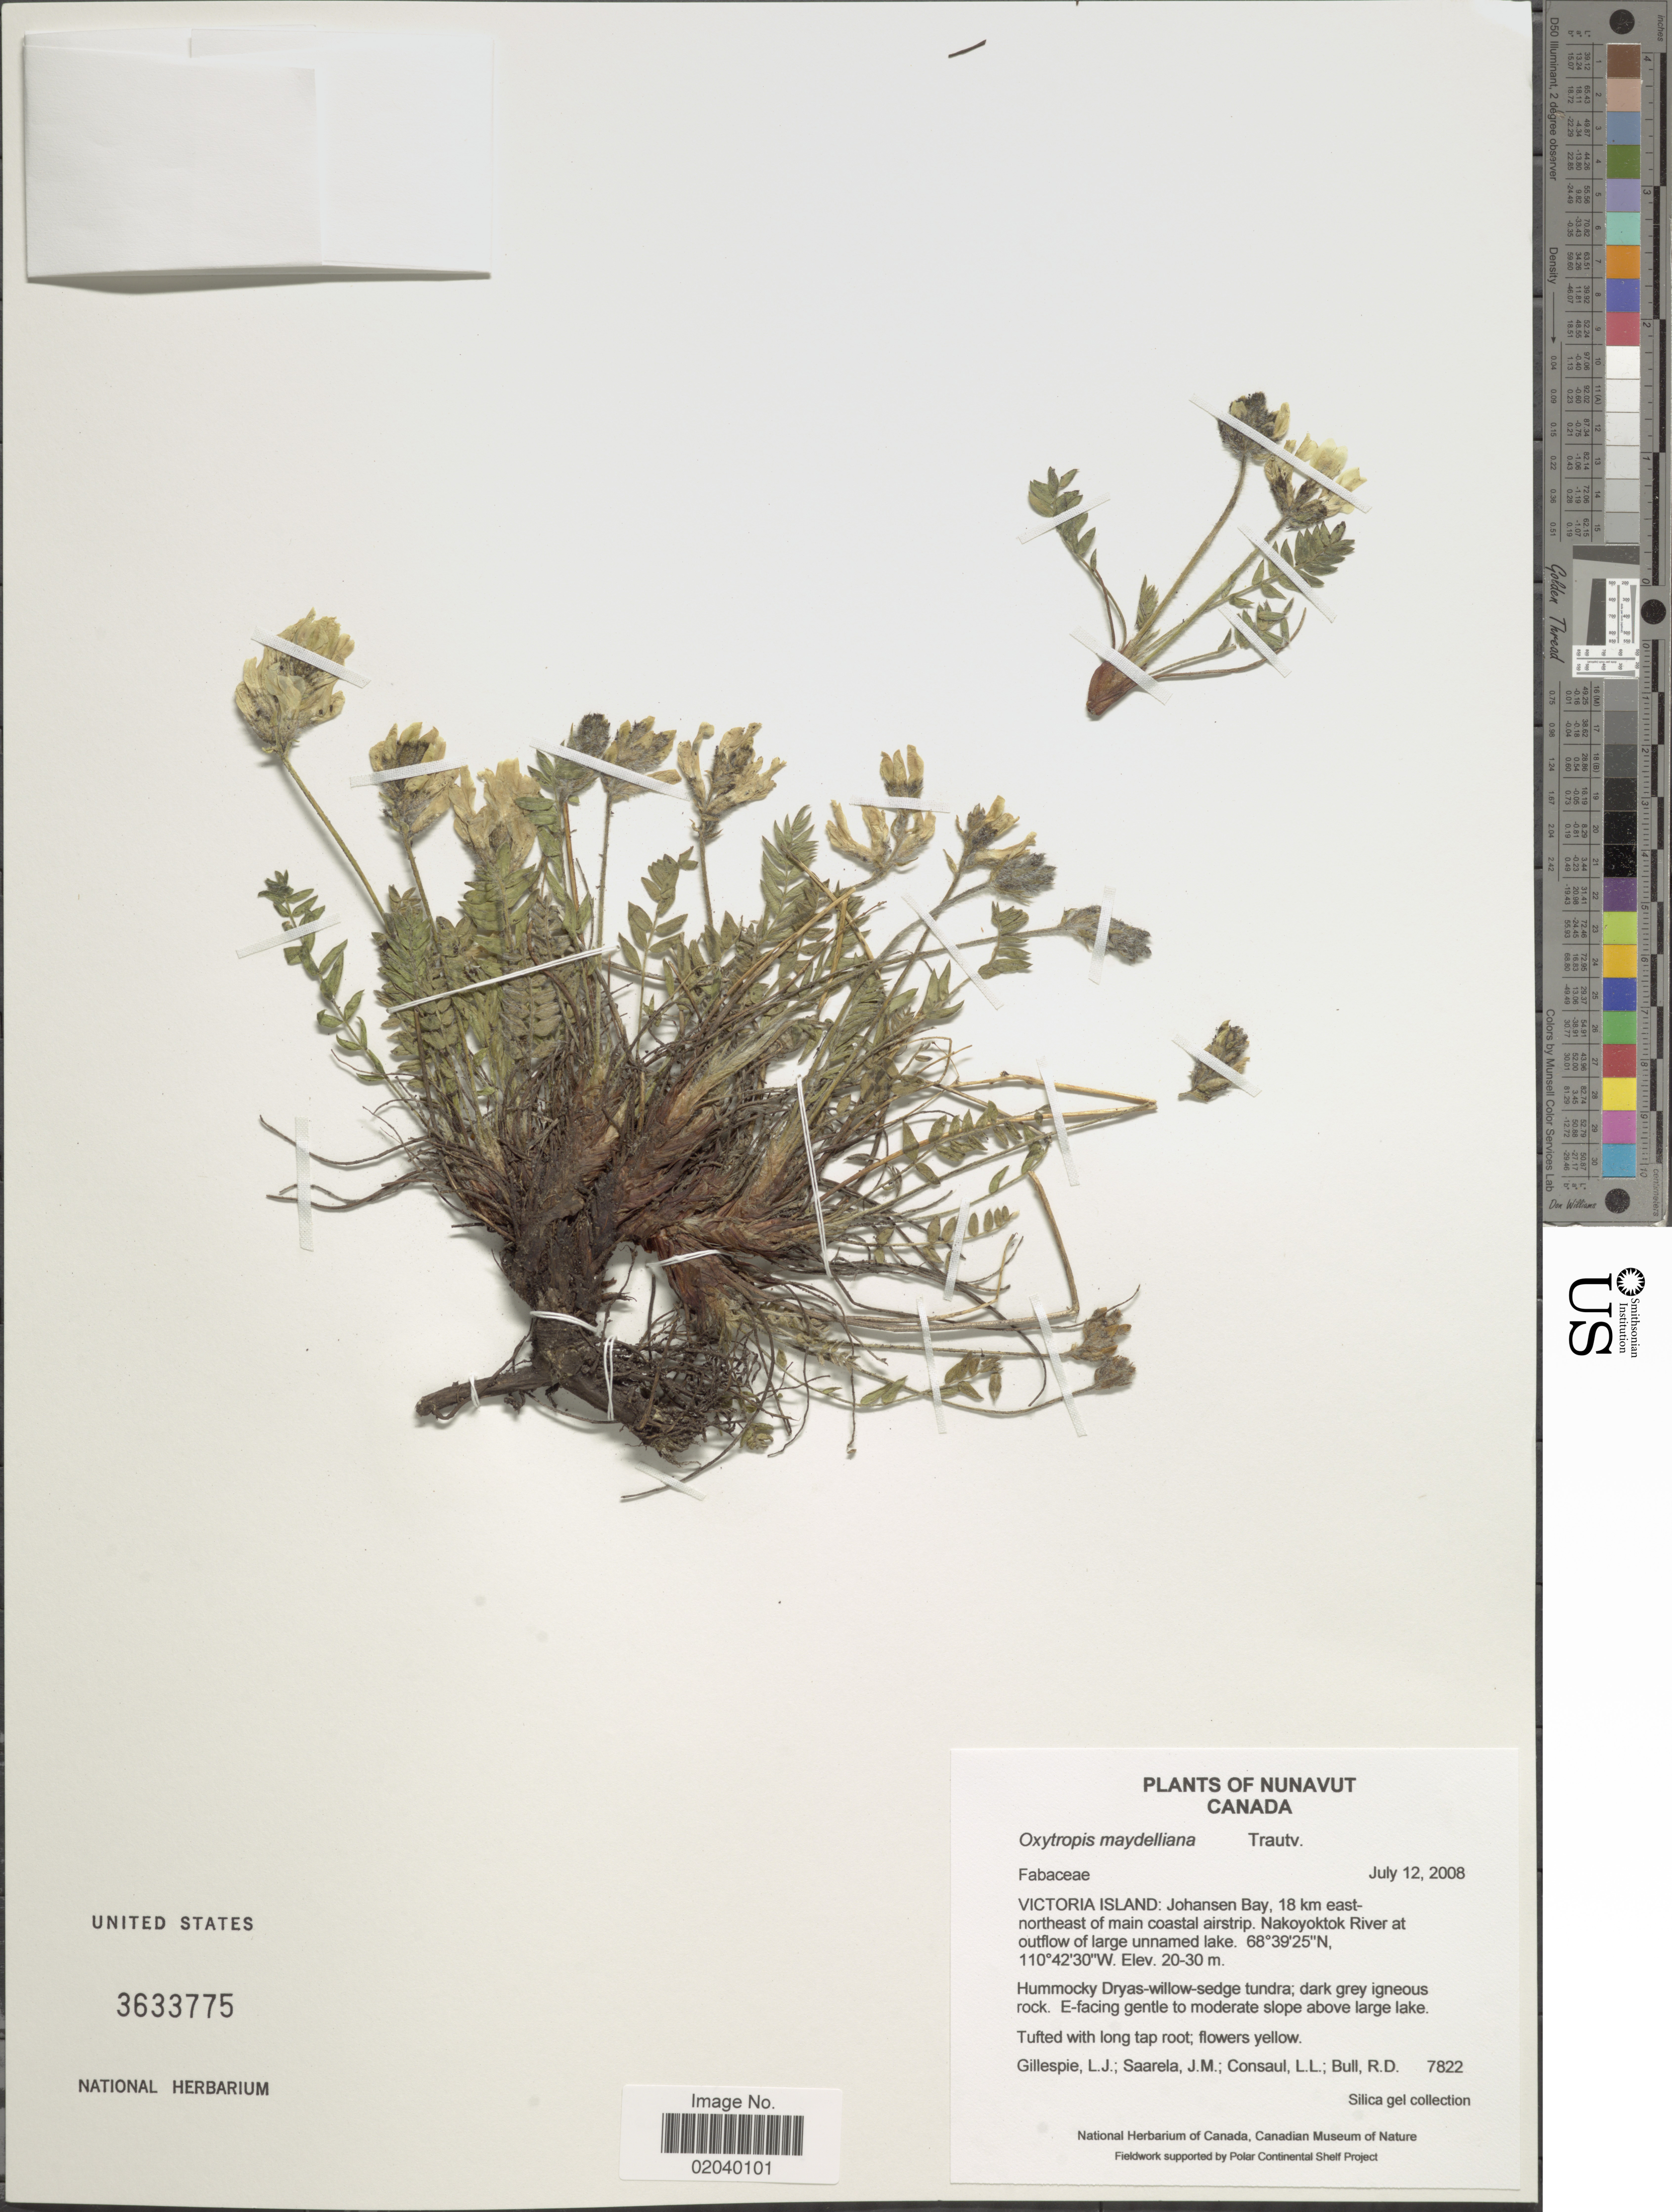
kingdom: Plantae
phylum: Tracheophyta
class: Magnoliopsida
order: Fabales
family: Fabaceae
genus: Oxytropis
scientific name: Oxytropis maydelliana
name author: Trautv.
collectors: L. Gillespie, J. Saarela, L. Consaul & R. Bull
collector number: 7822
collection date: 2008-07-12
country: Canada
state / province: Nunavut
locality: Victoria Island: Johansen Bay, 18 km east-northeast of main coastal airstrip. Nakoyoktok River at outflow of large unnamed lake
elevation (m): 20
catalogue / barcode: US 3633775